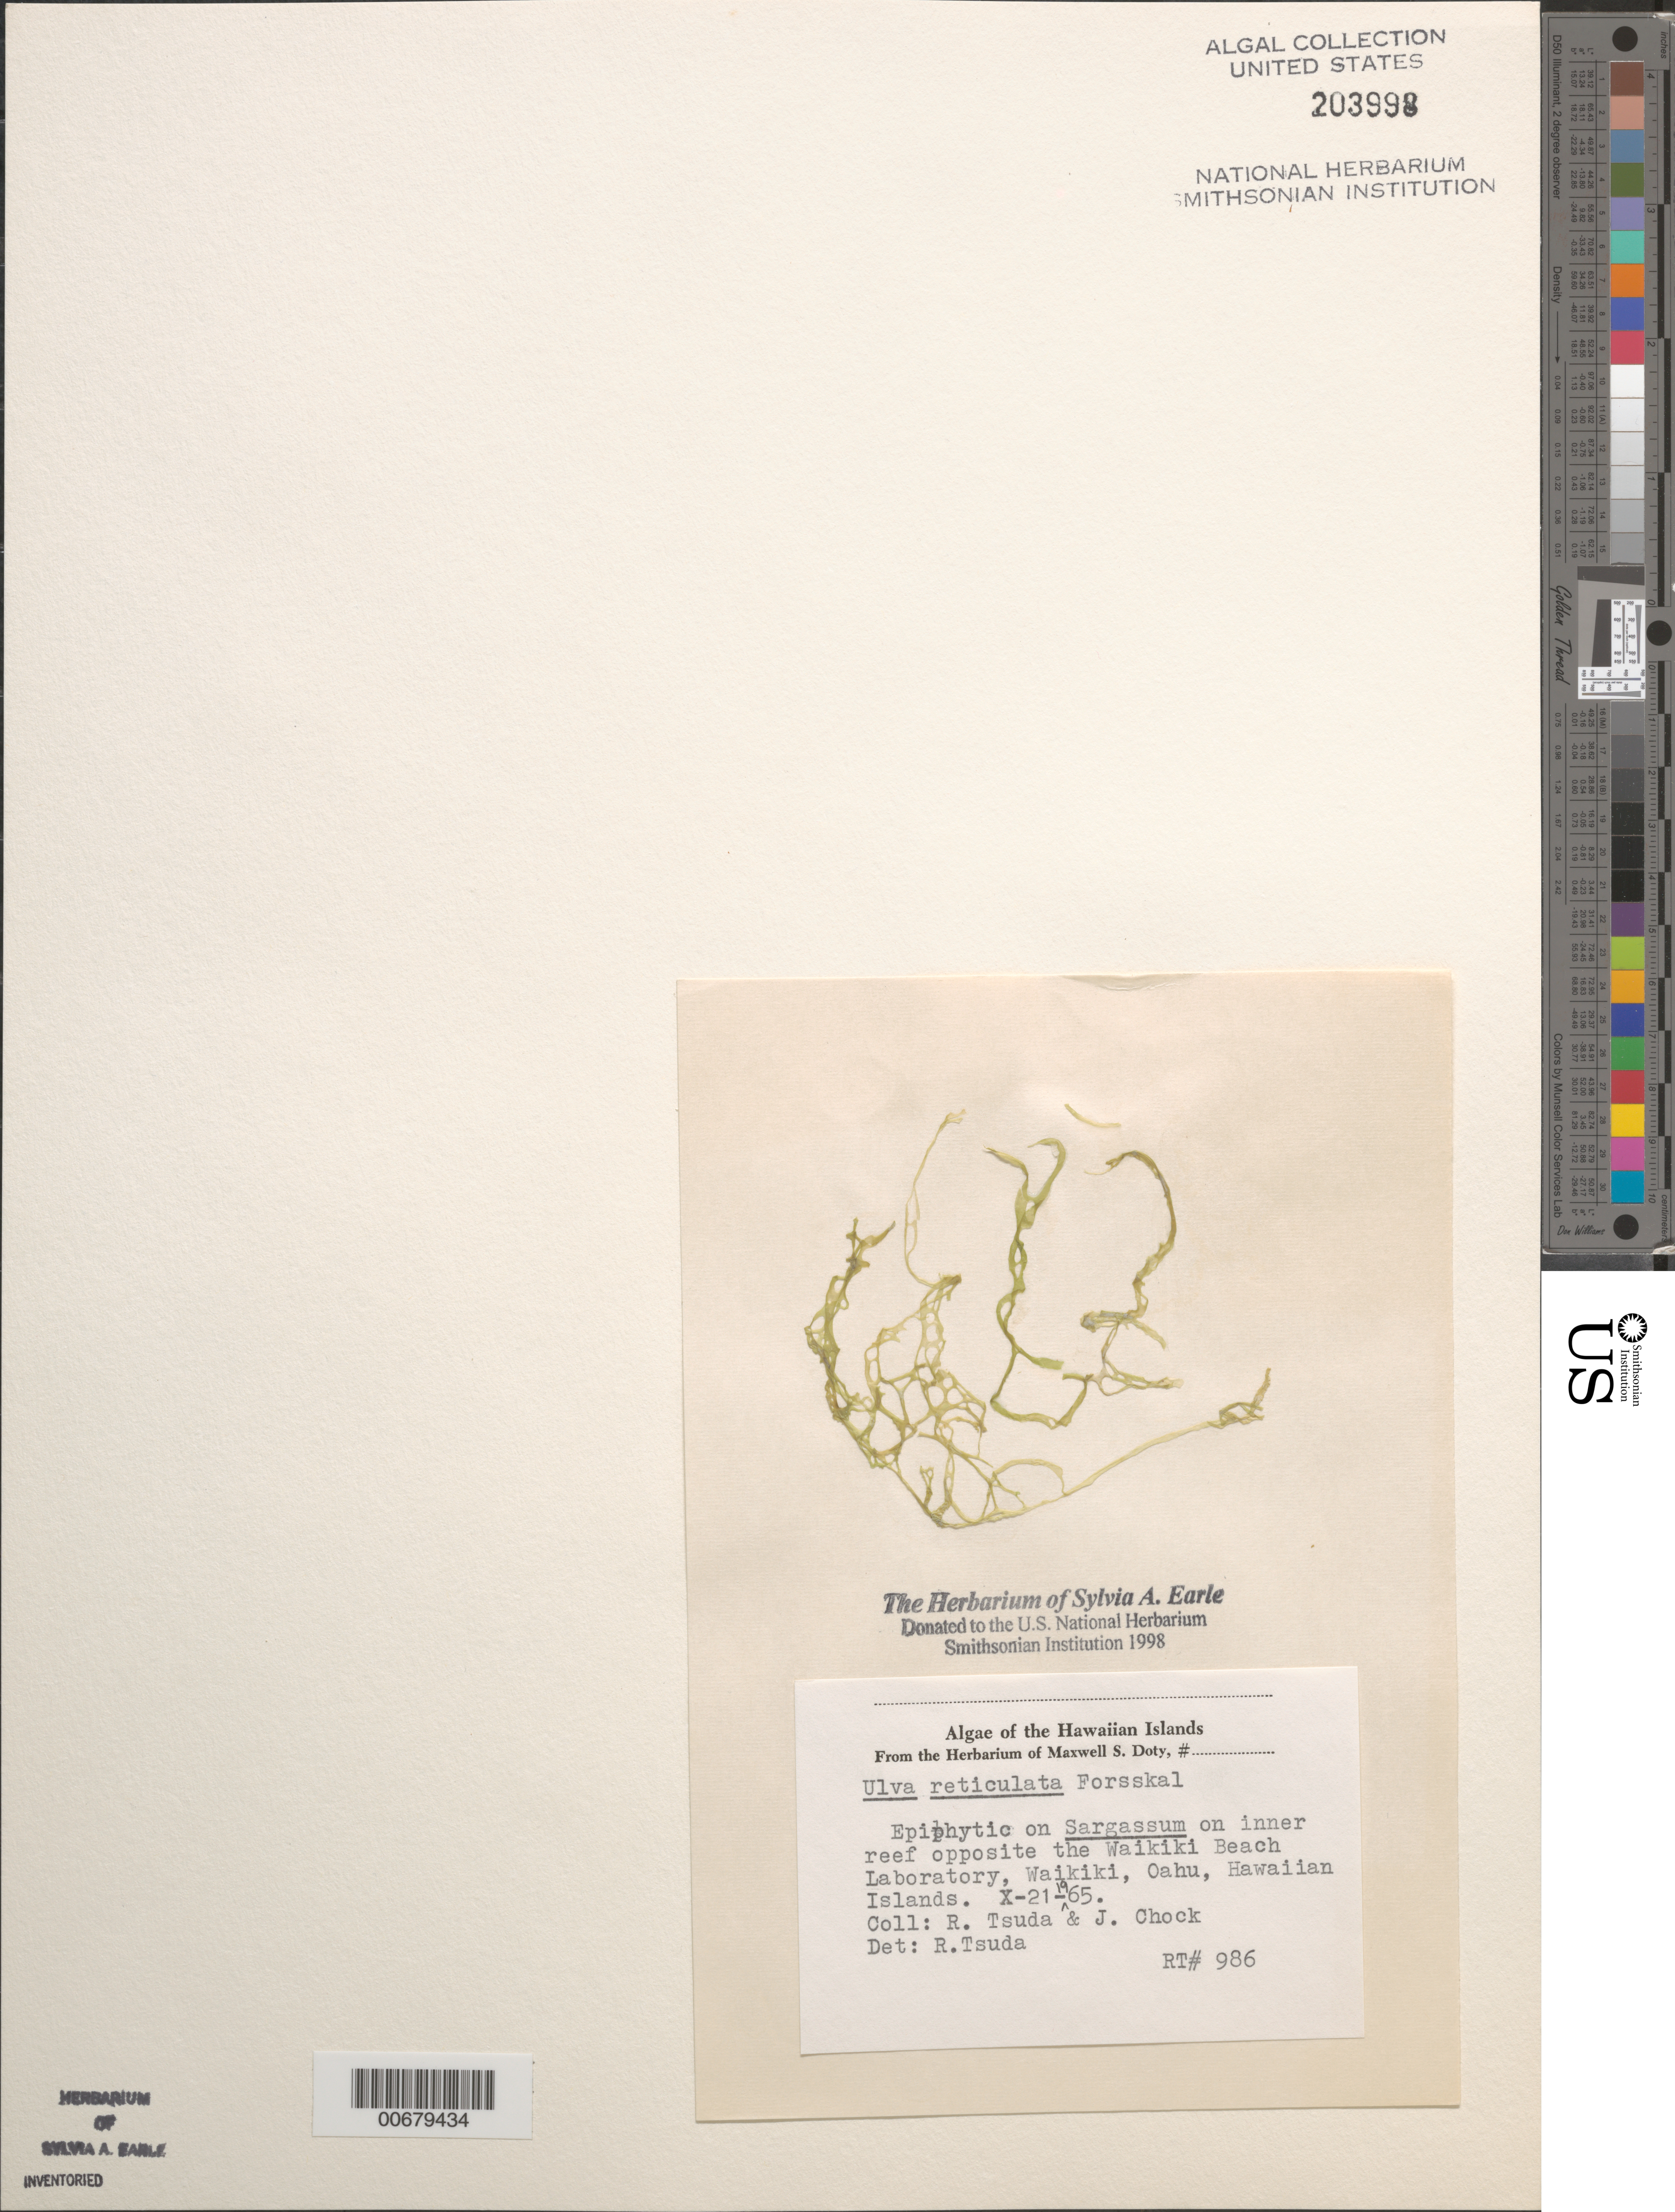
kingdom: Plantae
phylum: Chlorophyta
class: Ulvophyceae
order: Ulvales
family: Ulvaceae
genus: Ulva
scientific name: Ulva reticulata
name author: Forssk.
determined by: Tsuda, R. T.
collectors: R. Tsuda & J. Chock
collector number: RT 986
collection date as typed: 21 Oct 1965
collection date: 1965-10-21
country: United States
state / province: Hawaii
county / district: Honolulu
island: Oahu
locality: Waikiki, Waikiki Beach Laboratory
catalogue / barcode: US 203998